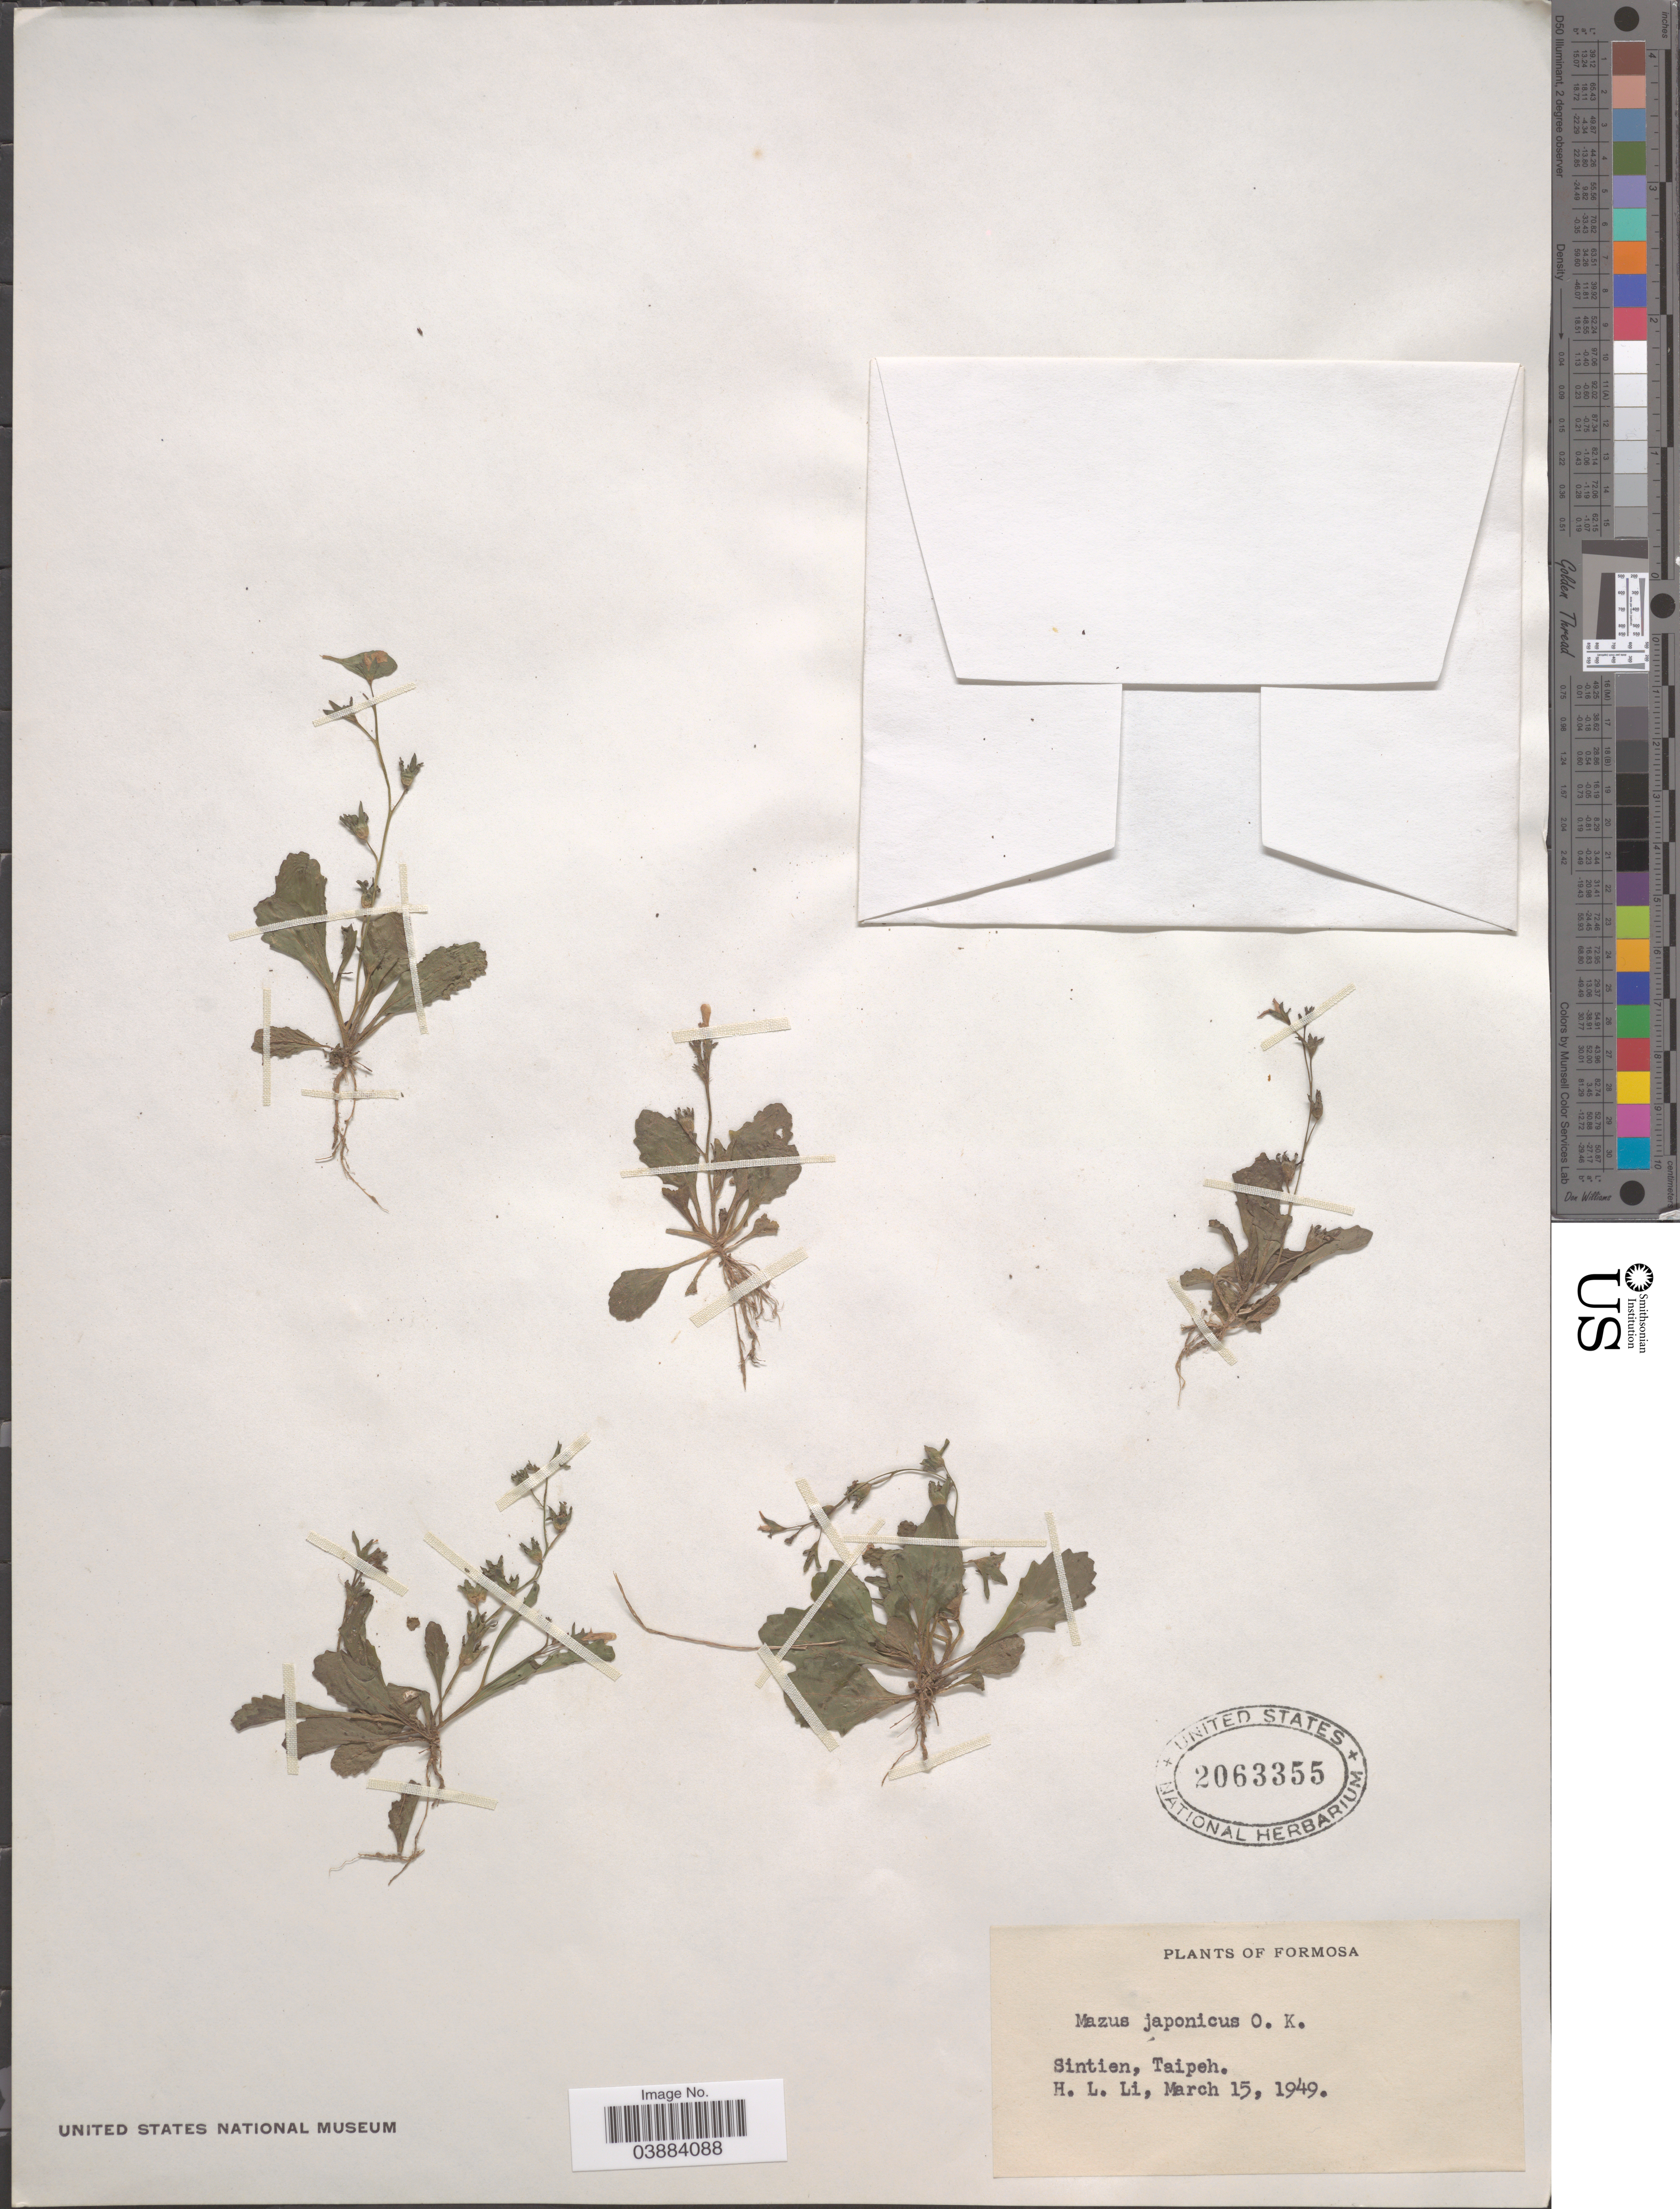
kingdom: Plantae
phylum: Tracheophyta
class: Magnoliopsida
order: Lamiales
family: Mazaceae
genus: Mazus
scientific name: Mazus japonicus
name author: (Thunb.) Kuntze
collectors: H.-L. Li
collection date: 1949-03-15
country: Taiwan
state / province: Taipei City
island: Taiwan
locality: Formosa. Sintien, Taipeh.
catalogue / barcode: US 2063355